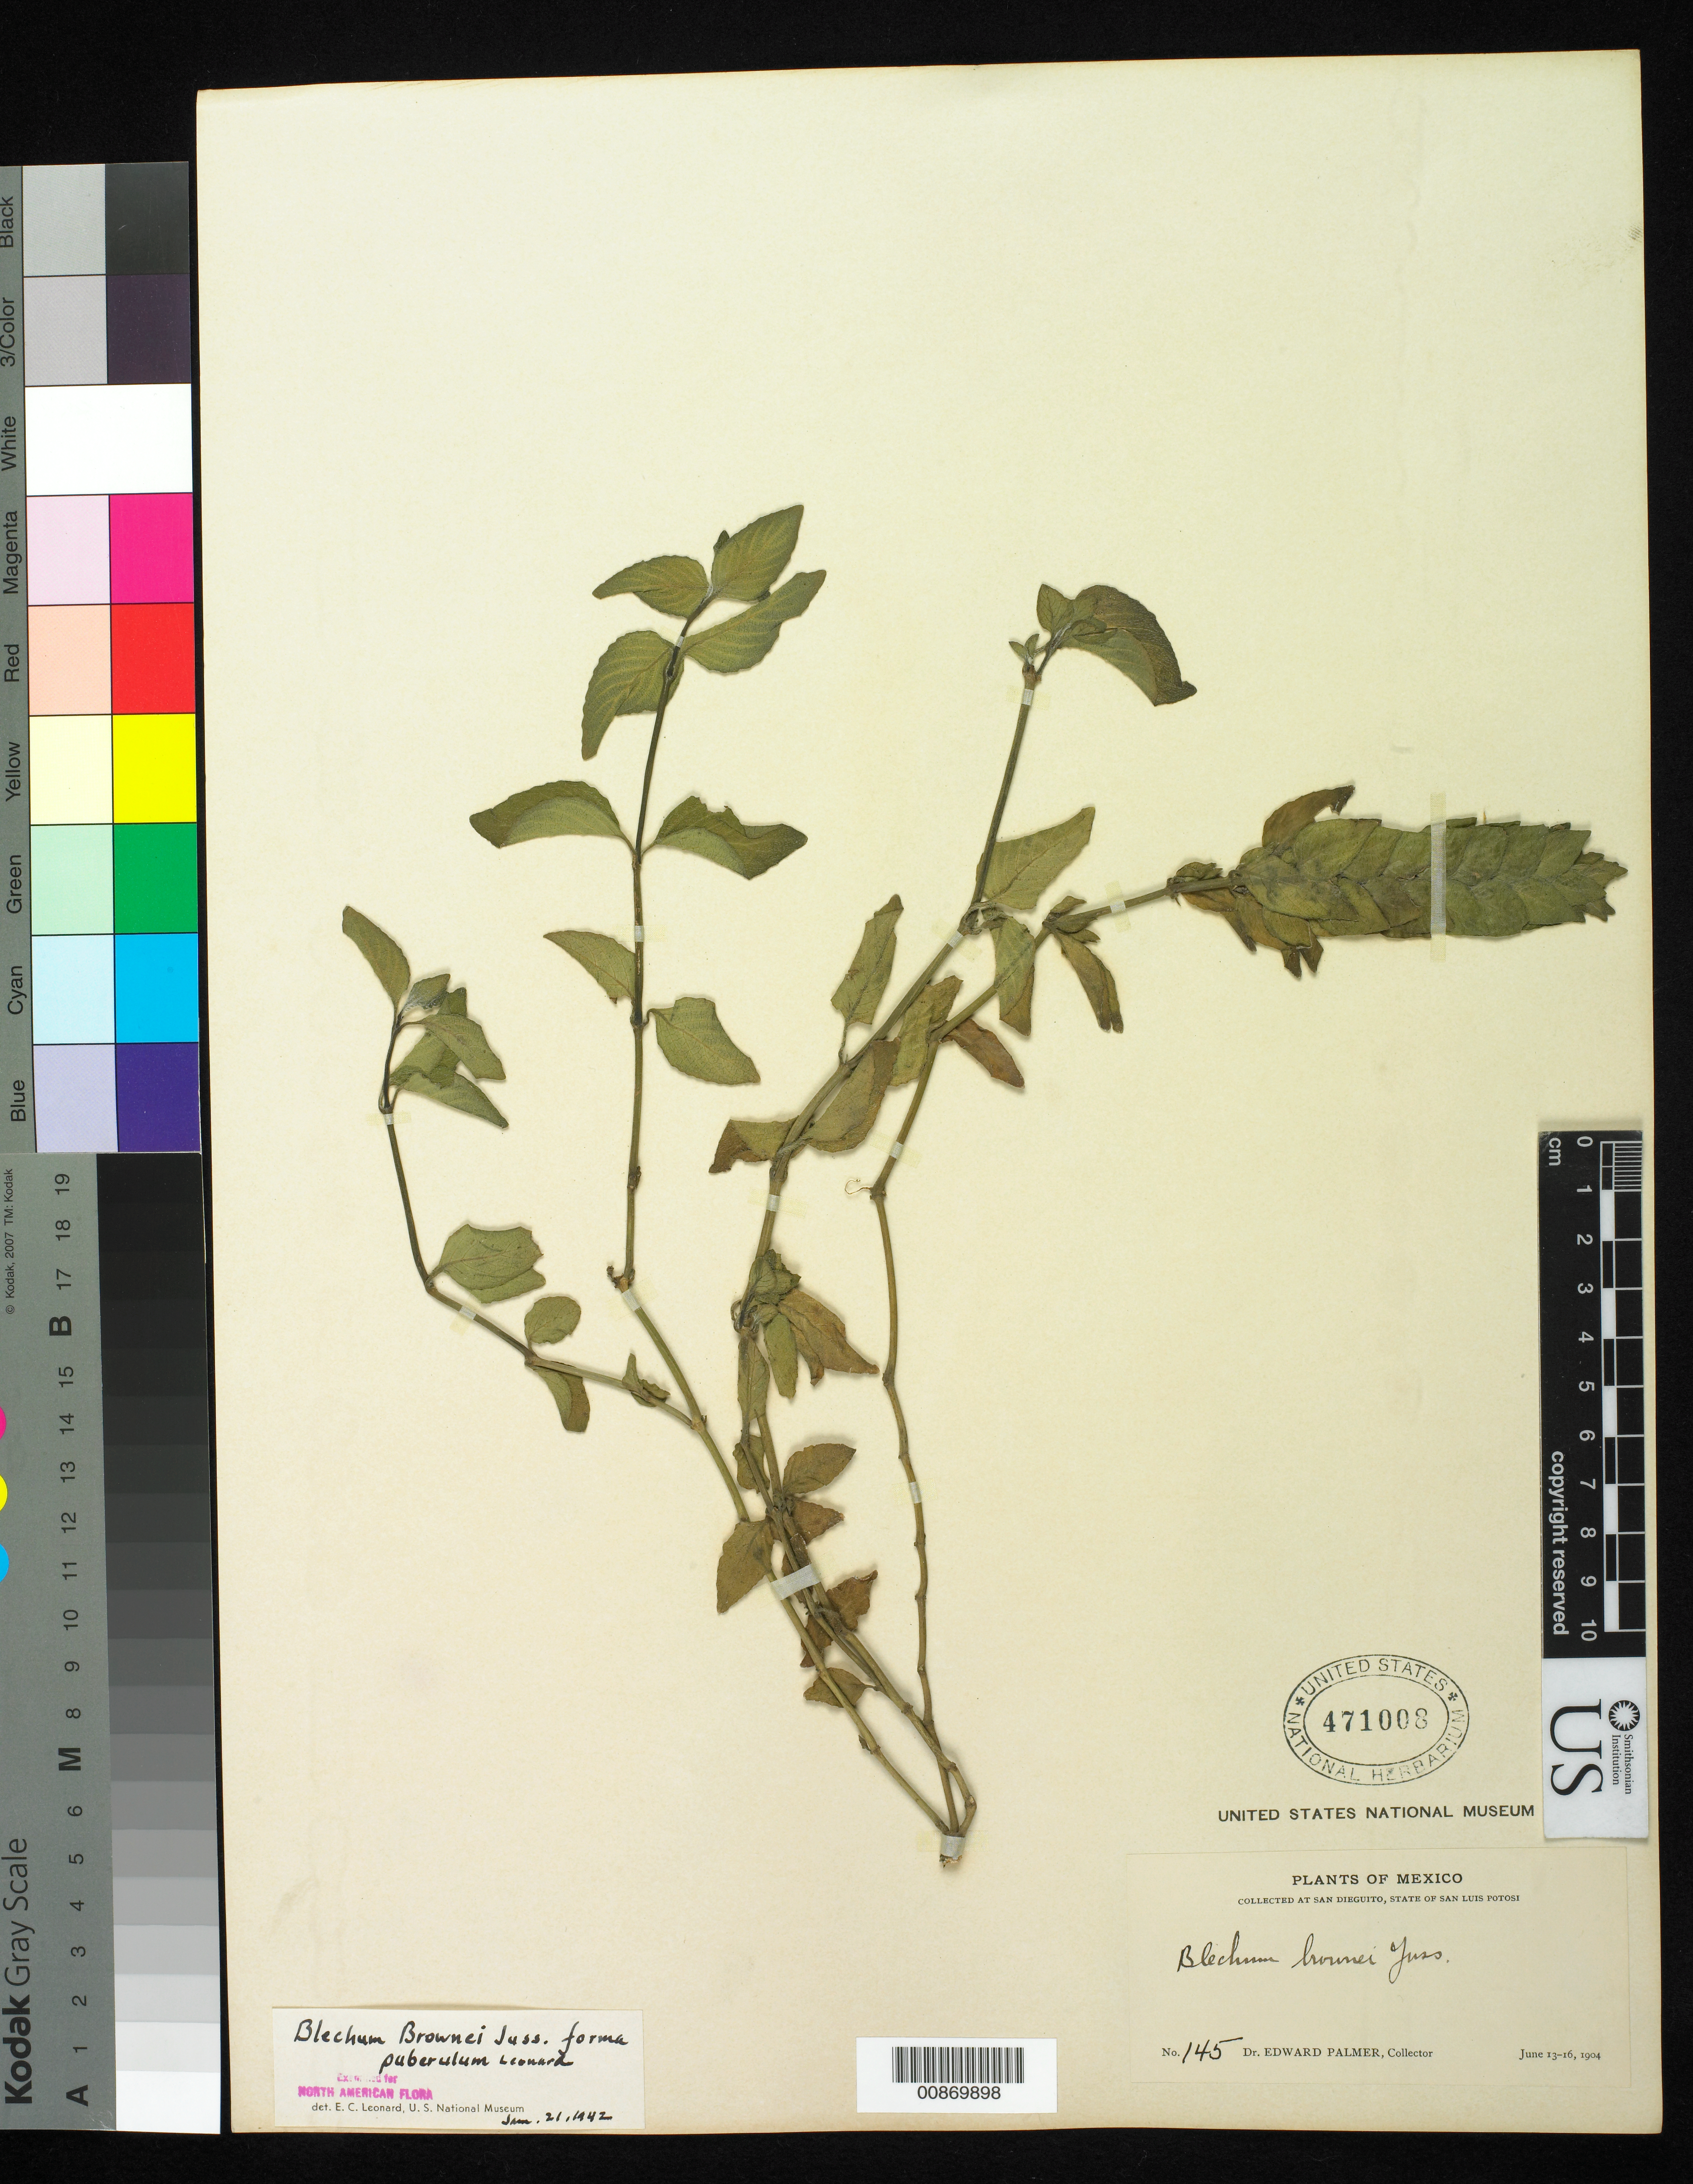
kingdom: Plantae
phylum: Tracheophyta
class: Magnoliopsida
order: Lamiales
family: Acanthaceae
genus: Blechum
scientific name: Blechum brownei f. puberulum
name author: Leonard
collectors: E. Palmer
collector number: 145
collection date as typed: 13 Jun 1904 to 16 Jun 1904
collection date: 1904-06-13/1904-06-16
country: Mexico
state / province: San Luis Potosí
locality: San Dieguito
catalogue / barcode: US 471008